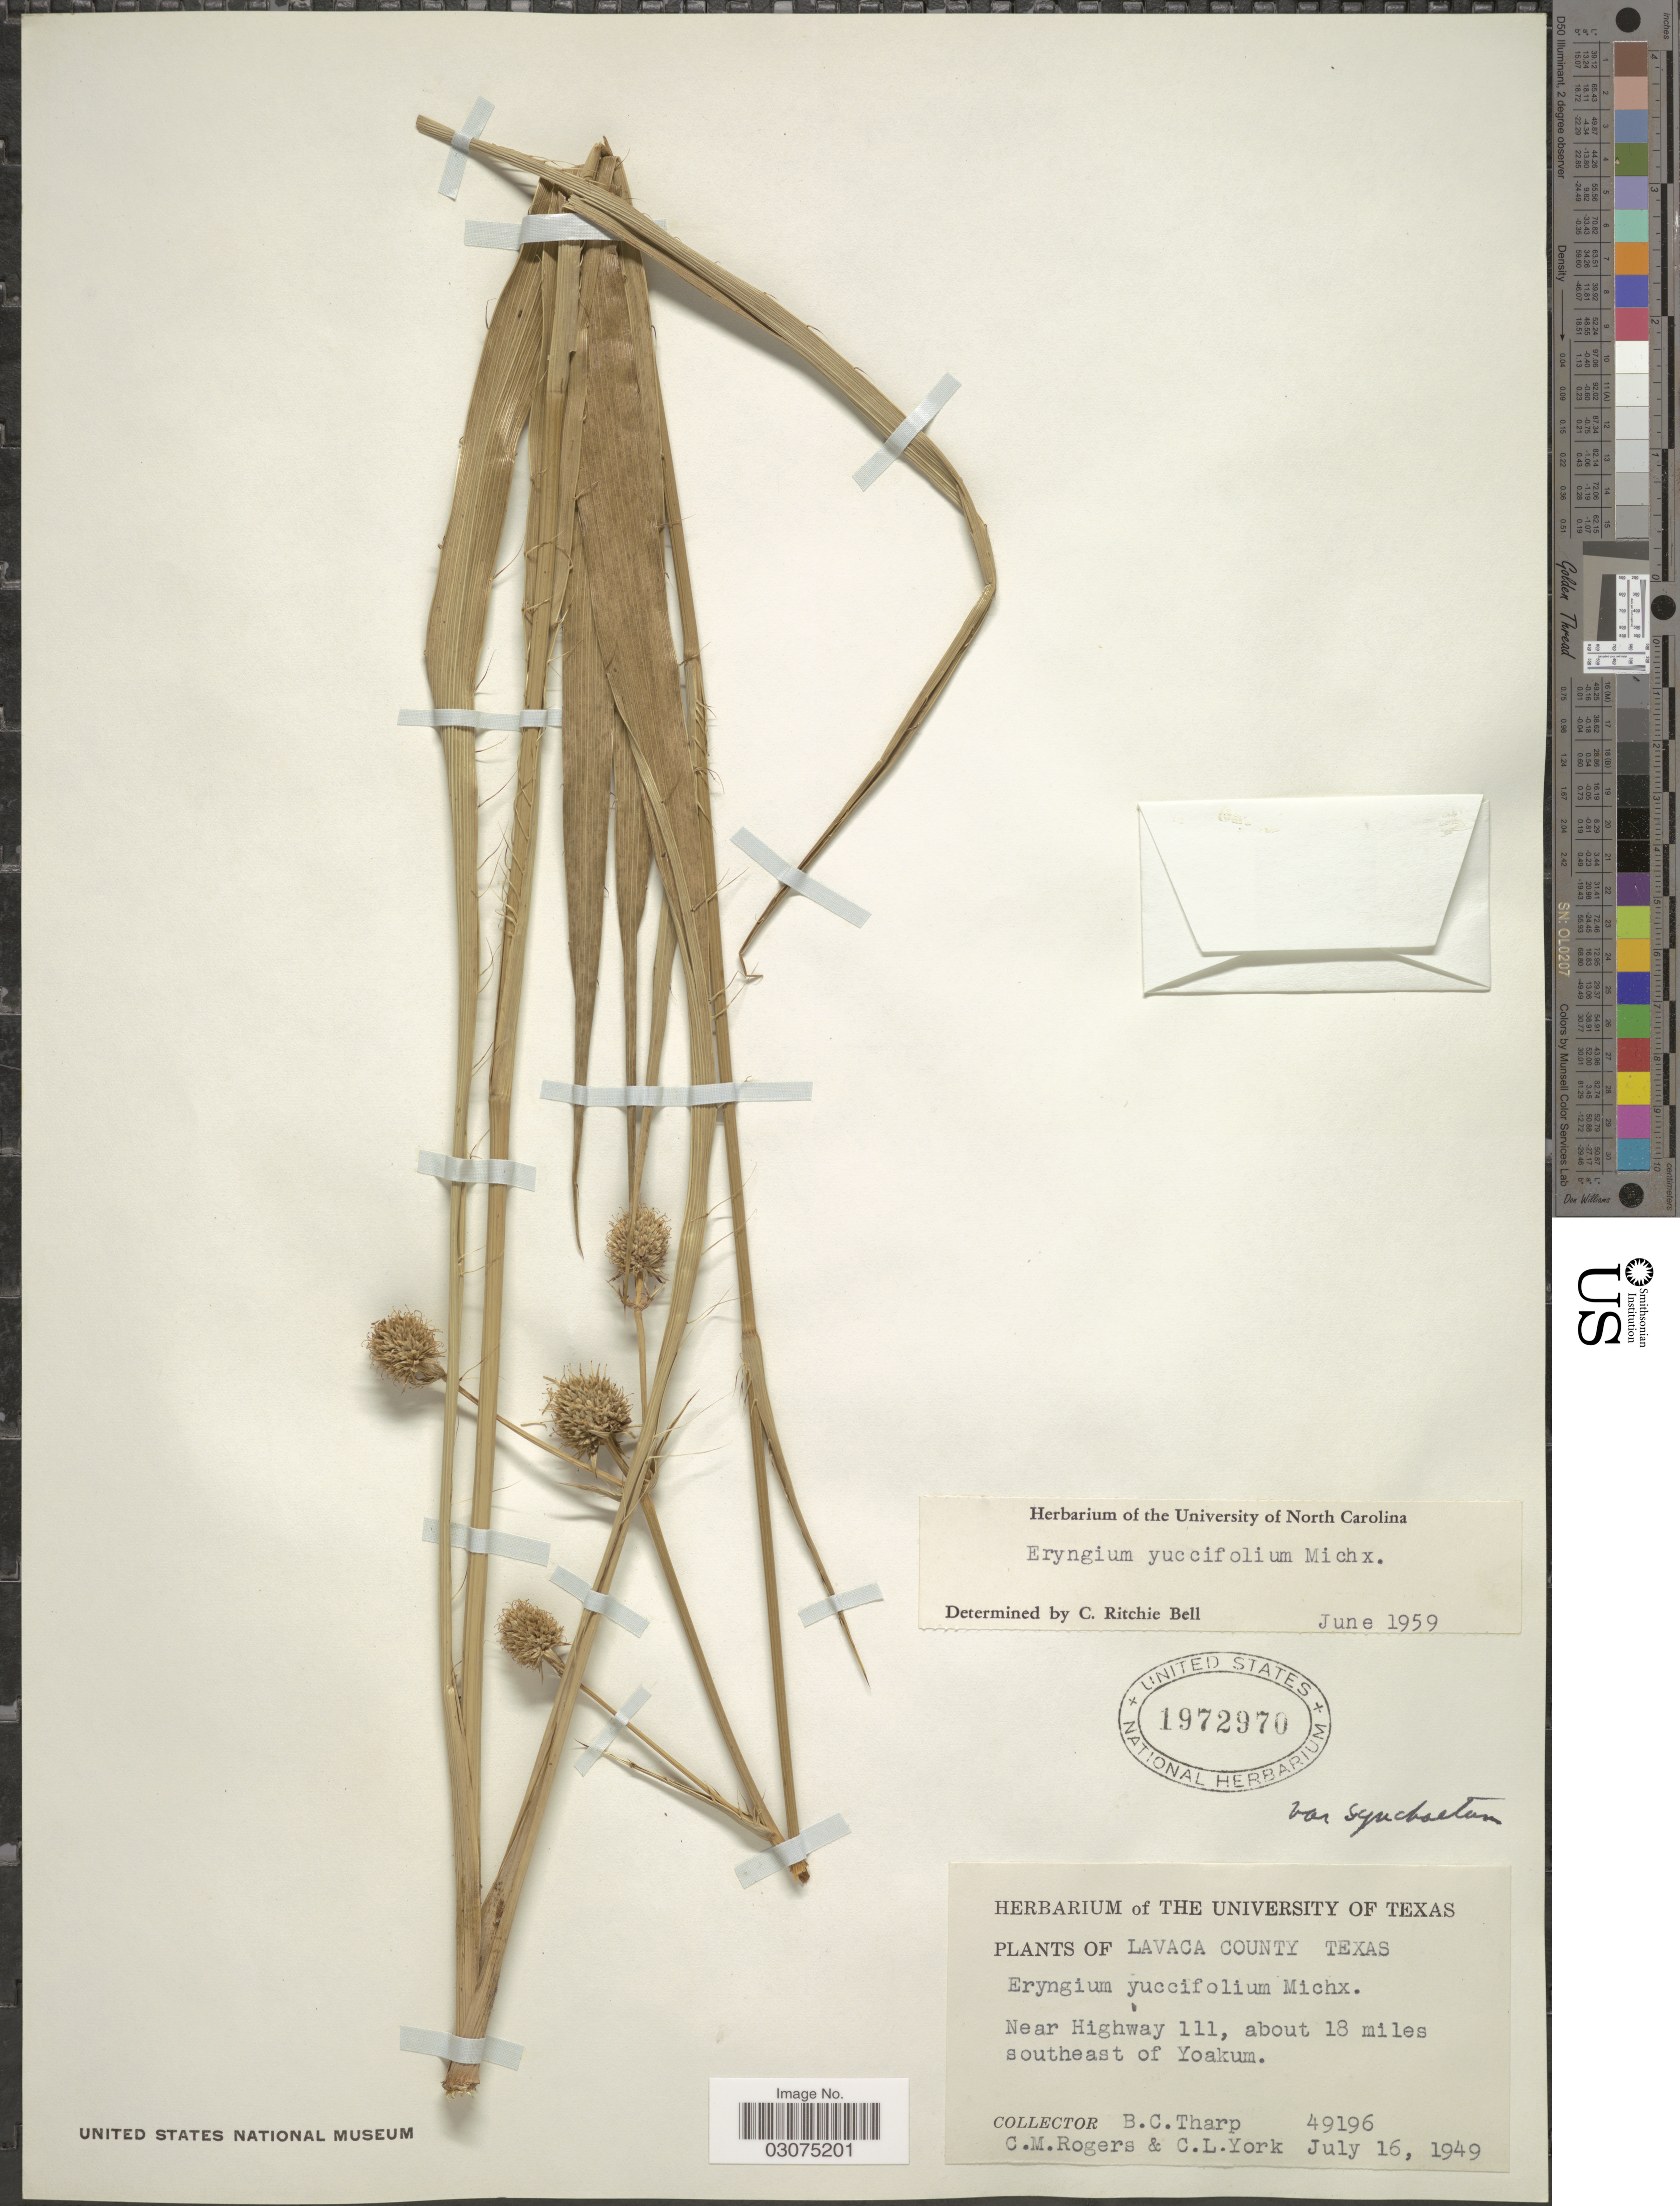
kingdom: Plantae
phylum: Tracheophyta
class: Magnoliopsida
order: Apiales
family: Apiaceae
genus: Eryngium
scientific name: Eryngium yuccifolium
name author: Michx.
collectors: B. C. Tharp, C. M. Rogers & C. L. York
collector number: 49196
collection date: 1949-07-16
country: United States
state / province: Texas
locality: Lavaca County. Near Highway 111, about 18 miles southeast of Yoakum.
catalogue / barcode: US 1972970